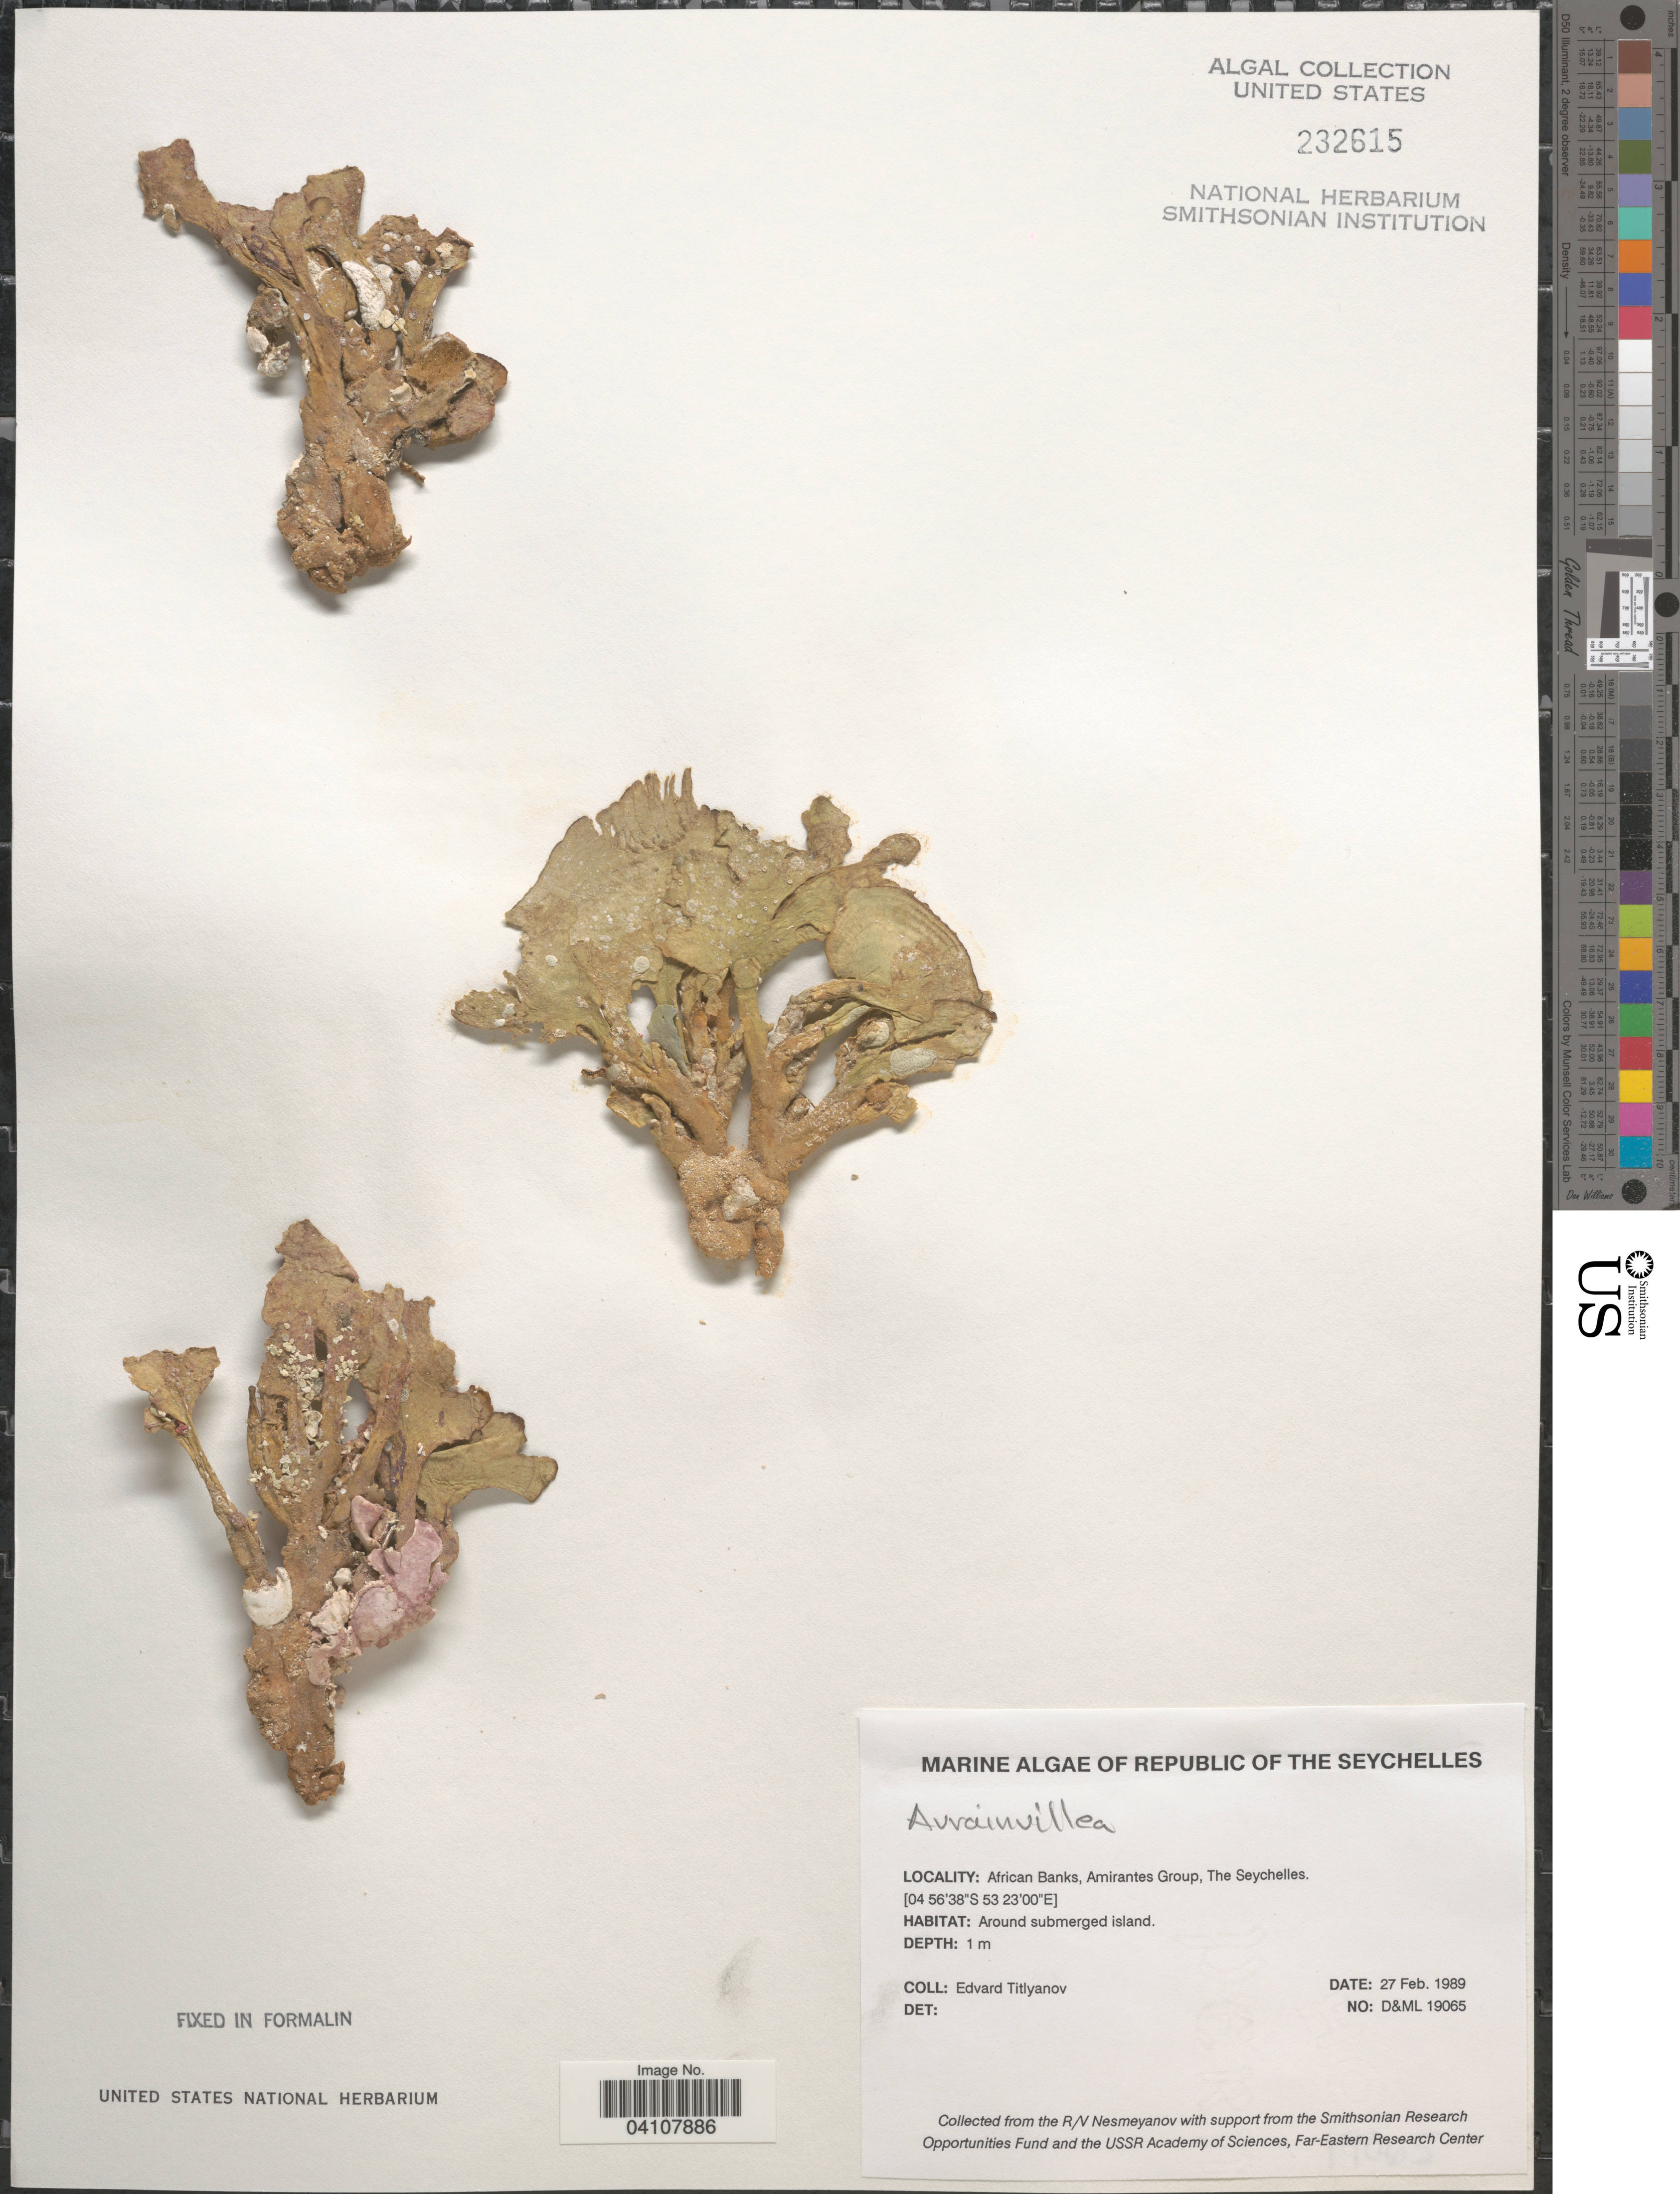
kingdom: Plantae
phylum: Chlorophyta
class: Ulvophyceae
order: Bryopsidales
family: Dichotomosiphonaceae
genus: Avrainvillea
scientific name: Avrainvillea sp.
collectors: E. Titlyanov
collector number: D&ML19065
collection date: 1989-02-27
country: Seychelles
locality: Republic of the Seychelles. African Banks, Amirantes Group. Around submerged island.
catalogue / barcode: US 232615